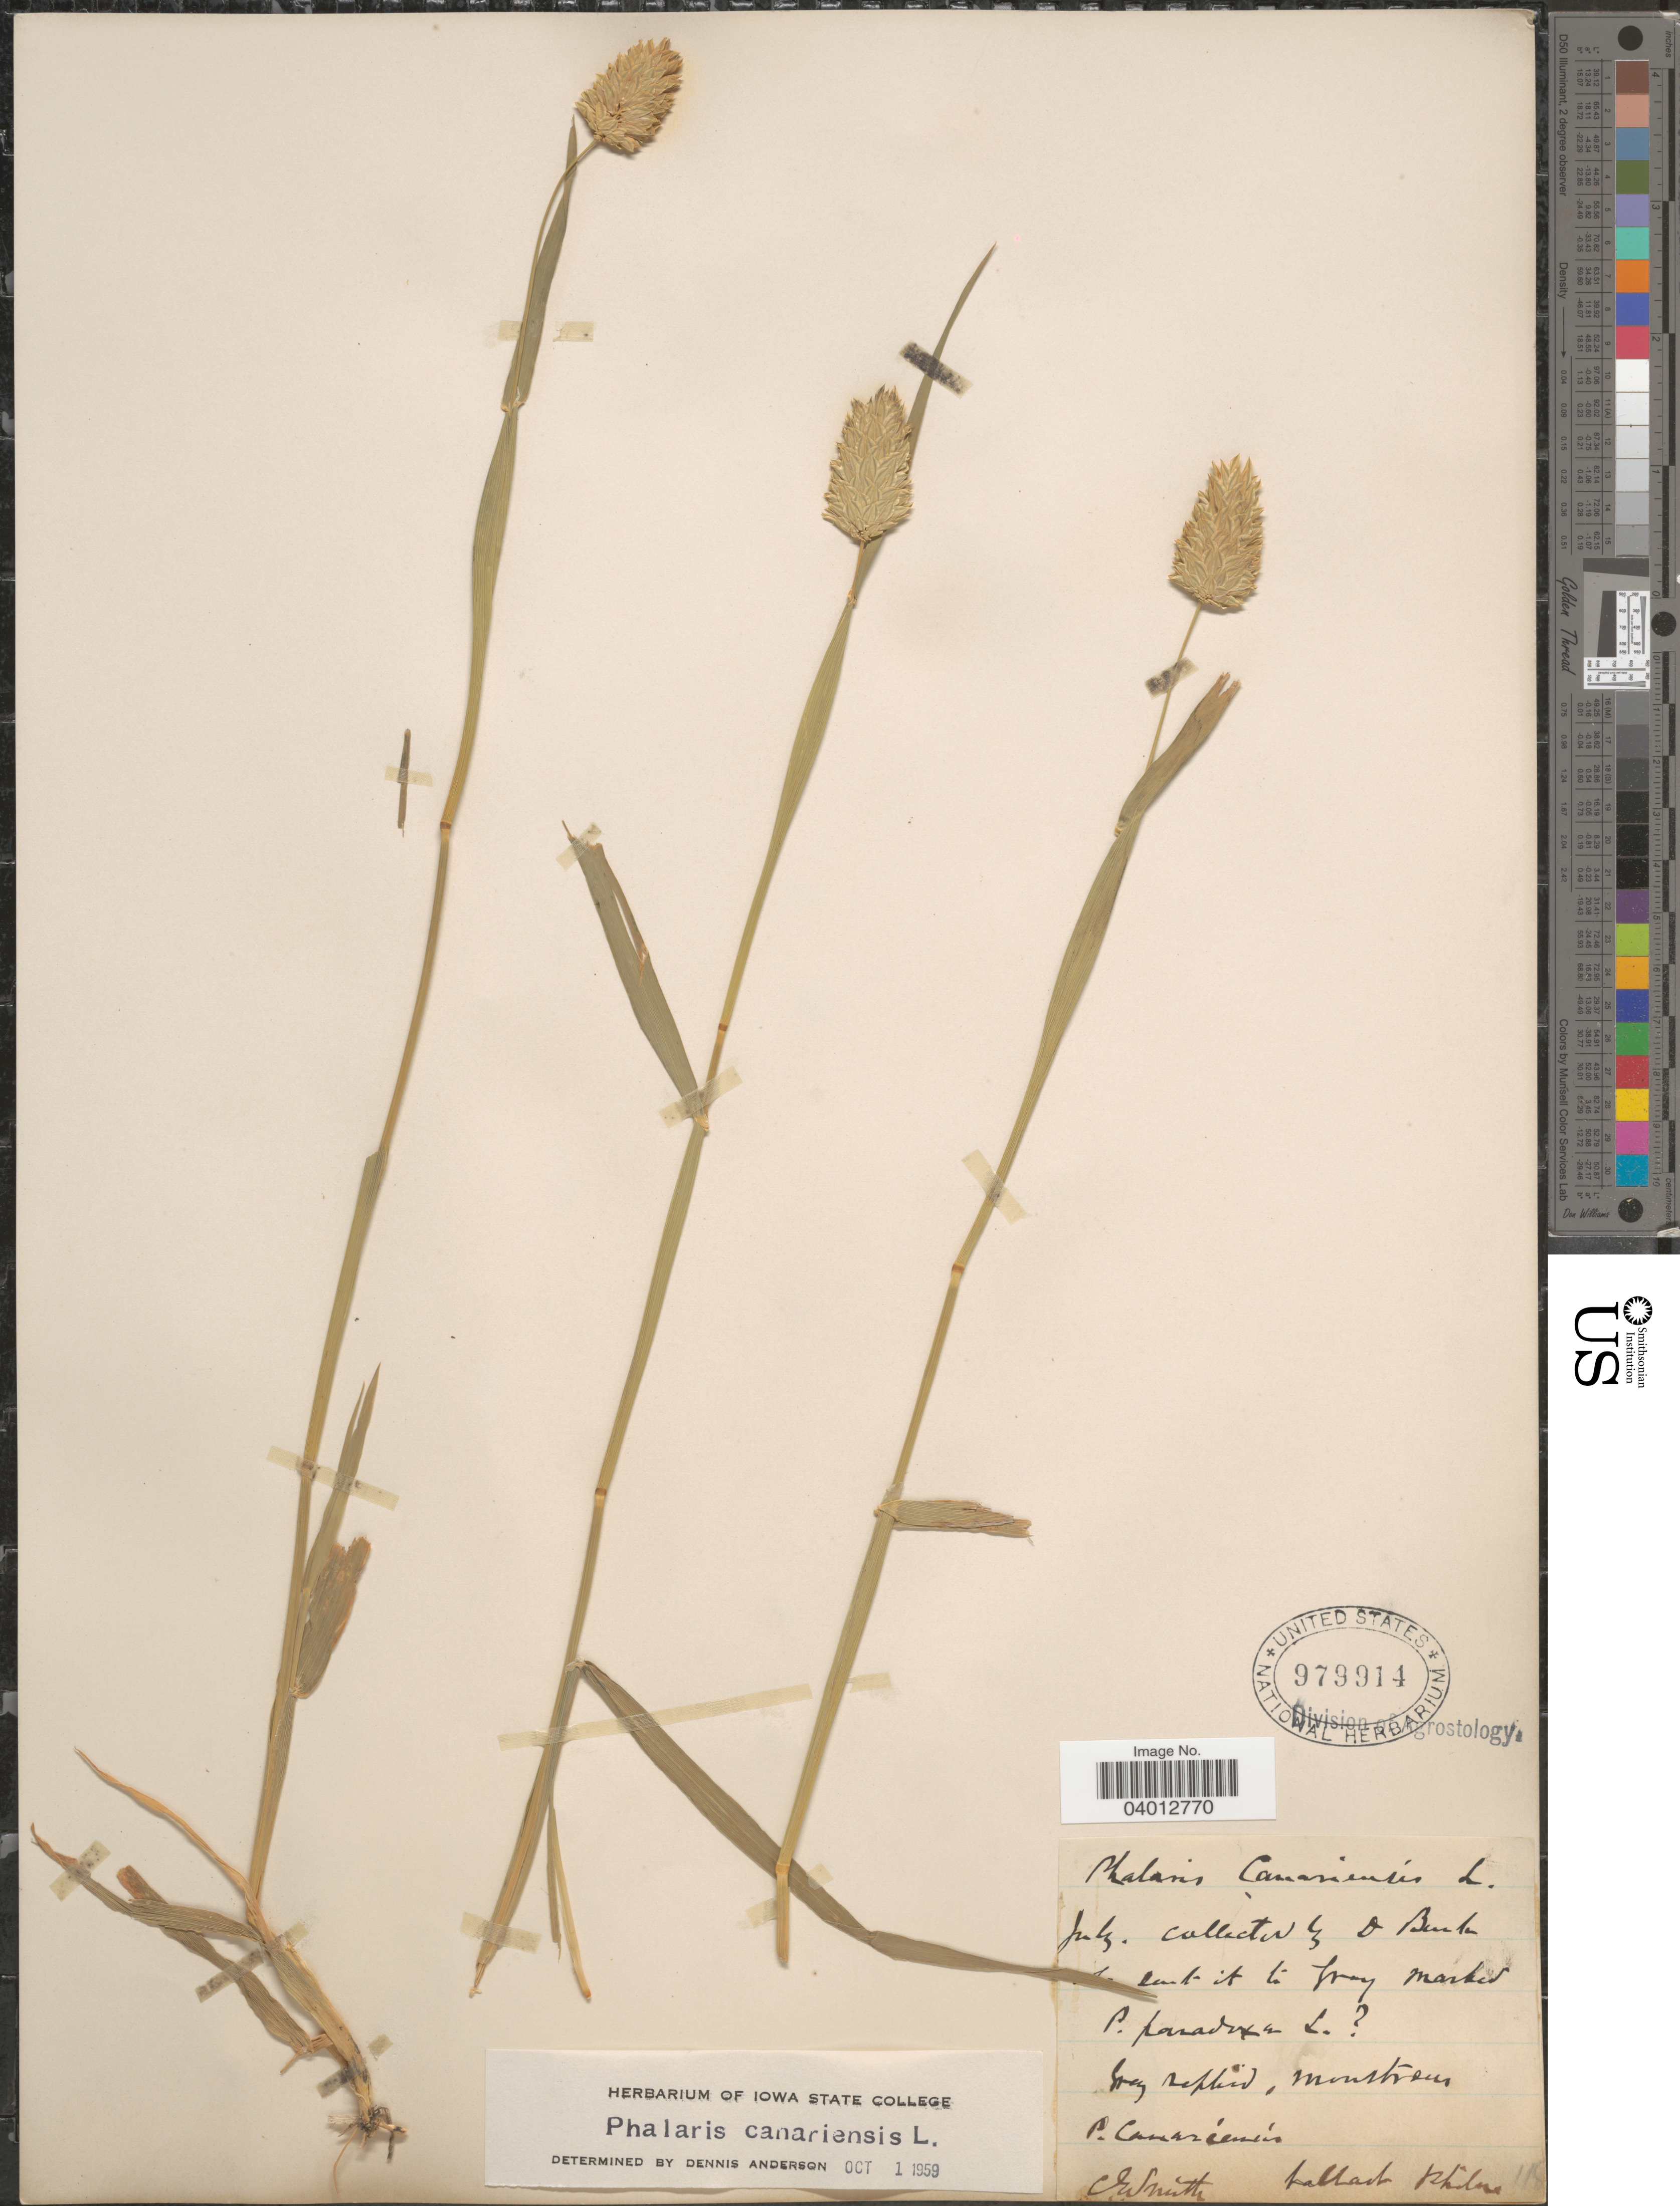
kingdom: Plantae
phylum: Tracheophyta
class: Liliopsida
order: Poales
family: Poaceae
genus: Phalaris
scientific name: Phalaris canariensis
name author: L.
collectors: C. E. Smith Jr.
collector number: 118*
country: United States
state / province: Pennsylvania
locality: Ballast Phila.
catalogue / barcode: US 979914